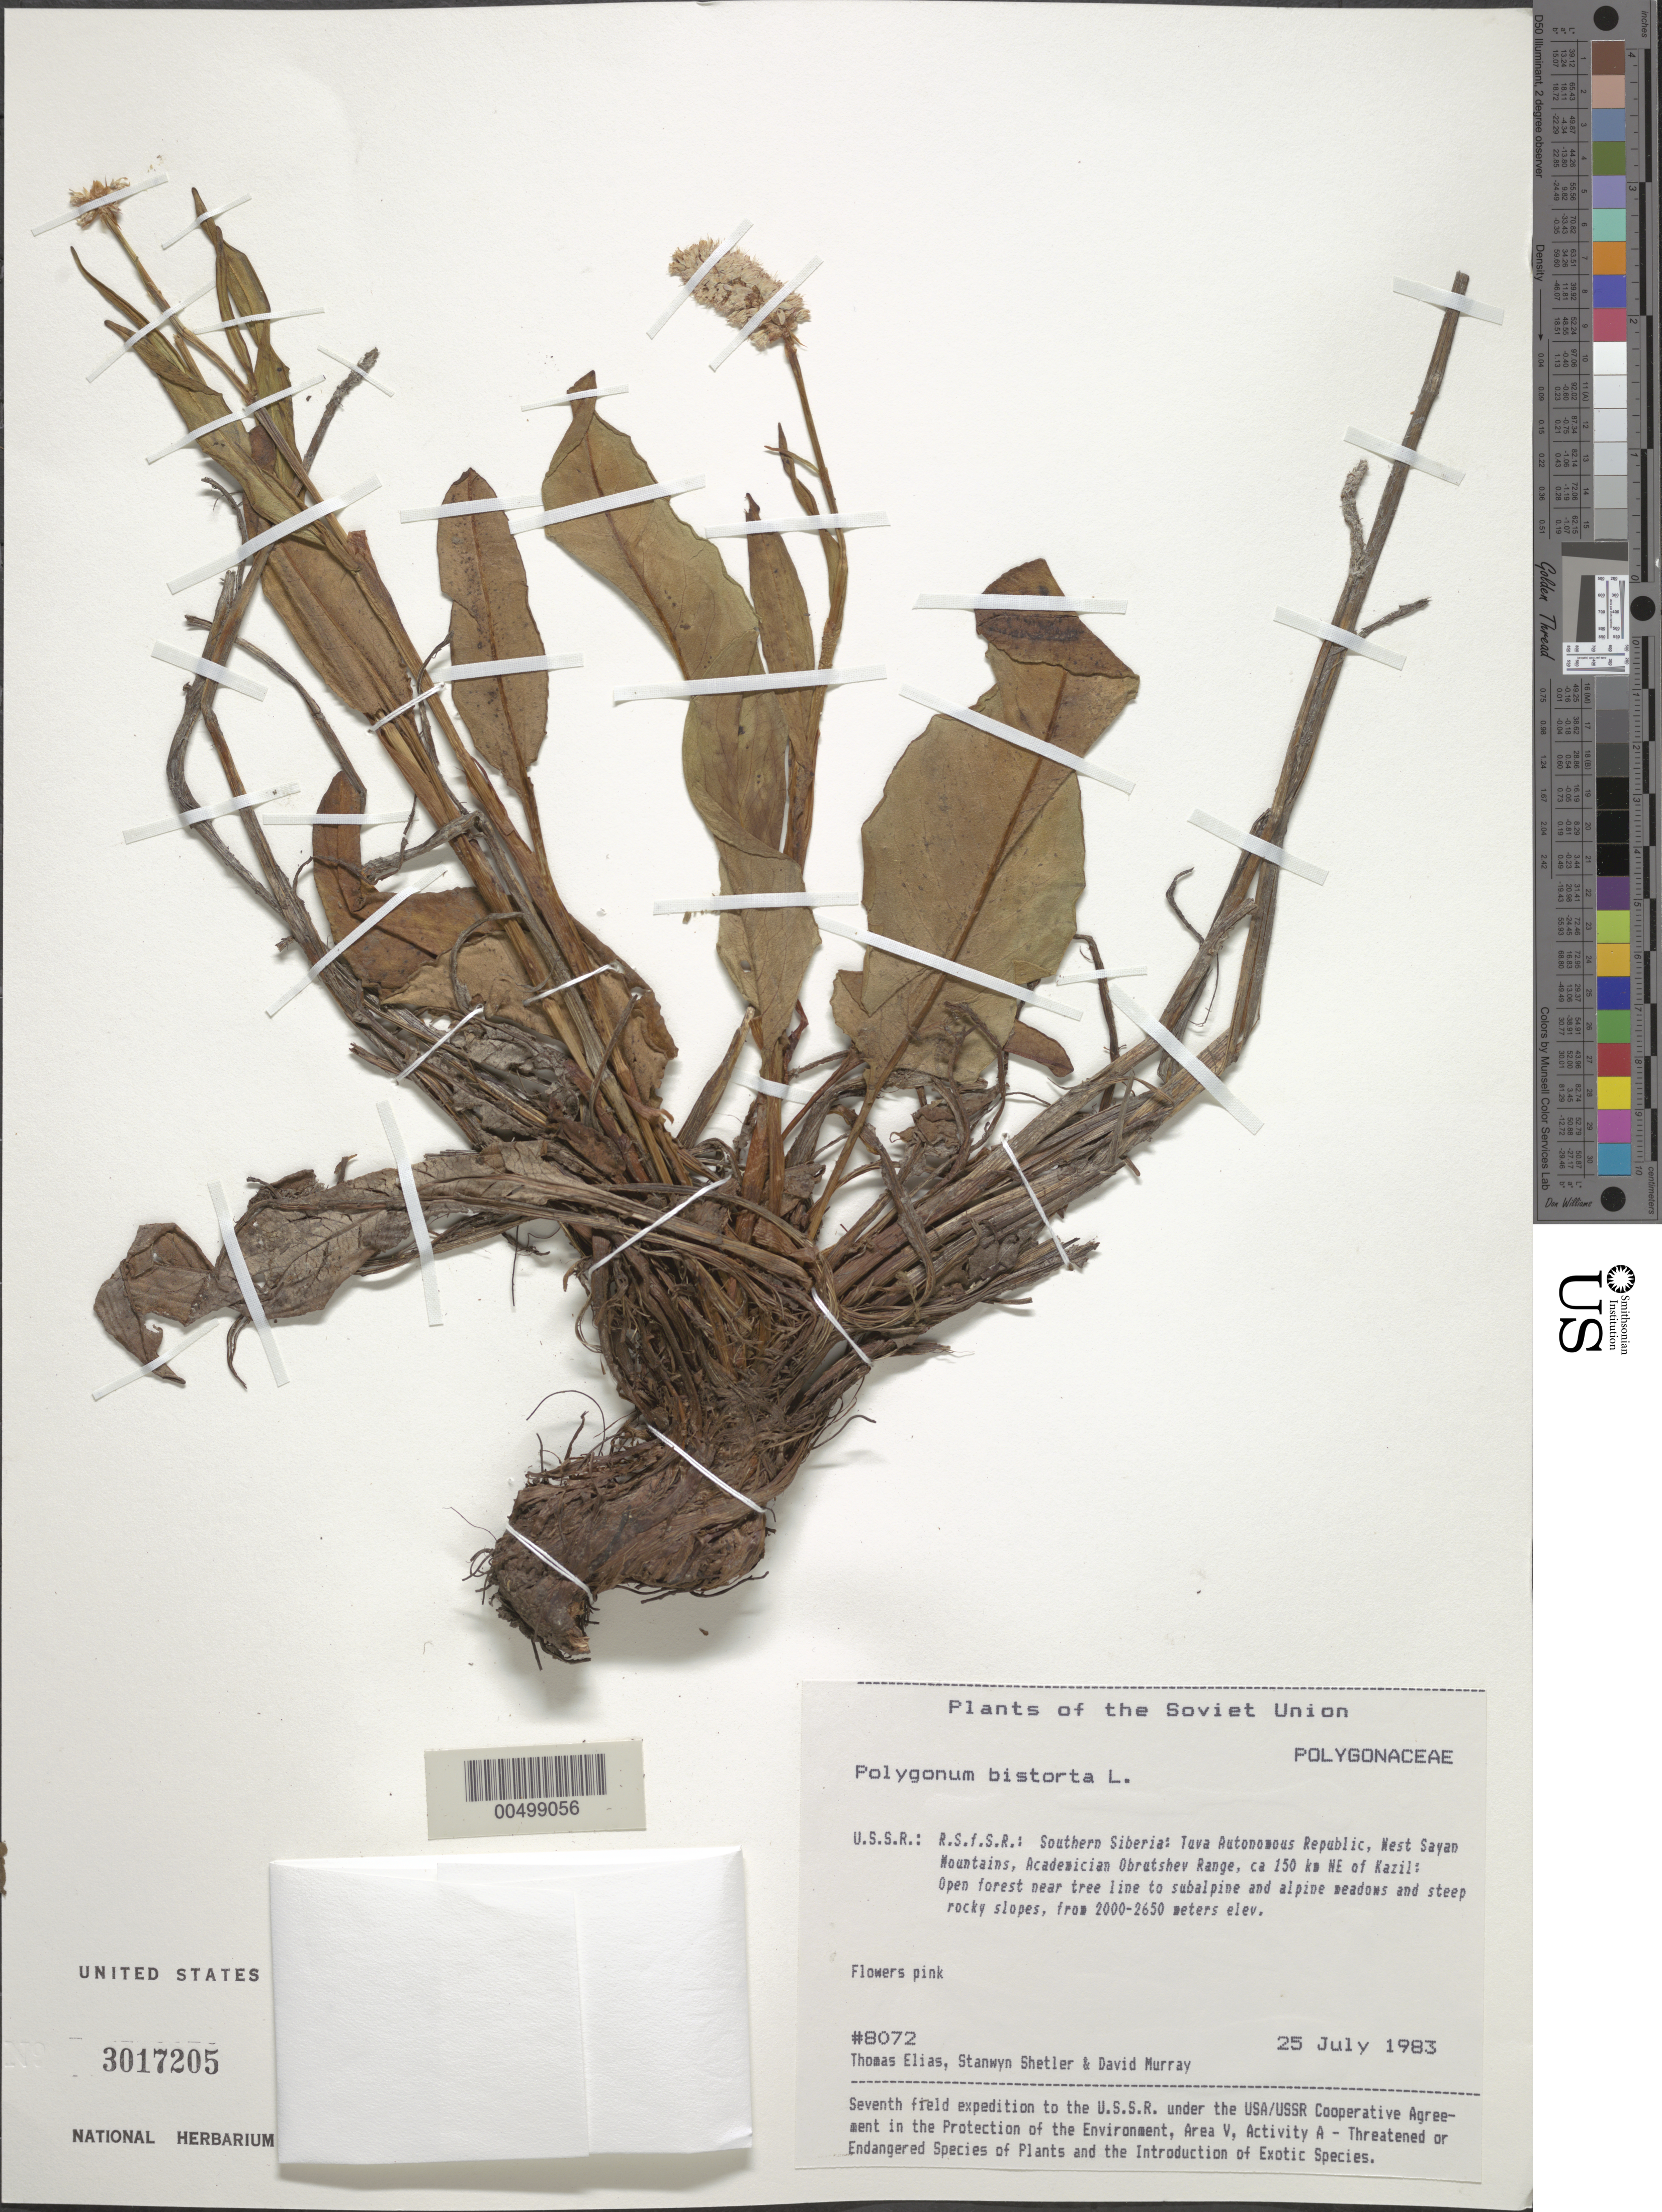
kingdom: Plantae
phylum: Tracheophyta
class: Magnoliopsida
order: Caryophyllales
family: Polygonaceae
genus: Bistorta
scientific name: Bistorta officinalis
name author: Delarbre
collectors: T. Elias, S. Shetler & D. F. Murray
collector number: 8072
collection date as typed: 25 Jul 1983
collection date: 1983-07-25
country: Russian Federation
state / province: Tuva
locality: West Sayan Mountains, Academician Obrutshev Range, ca. 150 km NE of Kazil [Kyzyl]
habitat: open forest near tree line to subalpine and alpine meadows and steep rocky slopes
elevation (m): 2000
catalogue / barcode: US 3017205